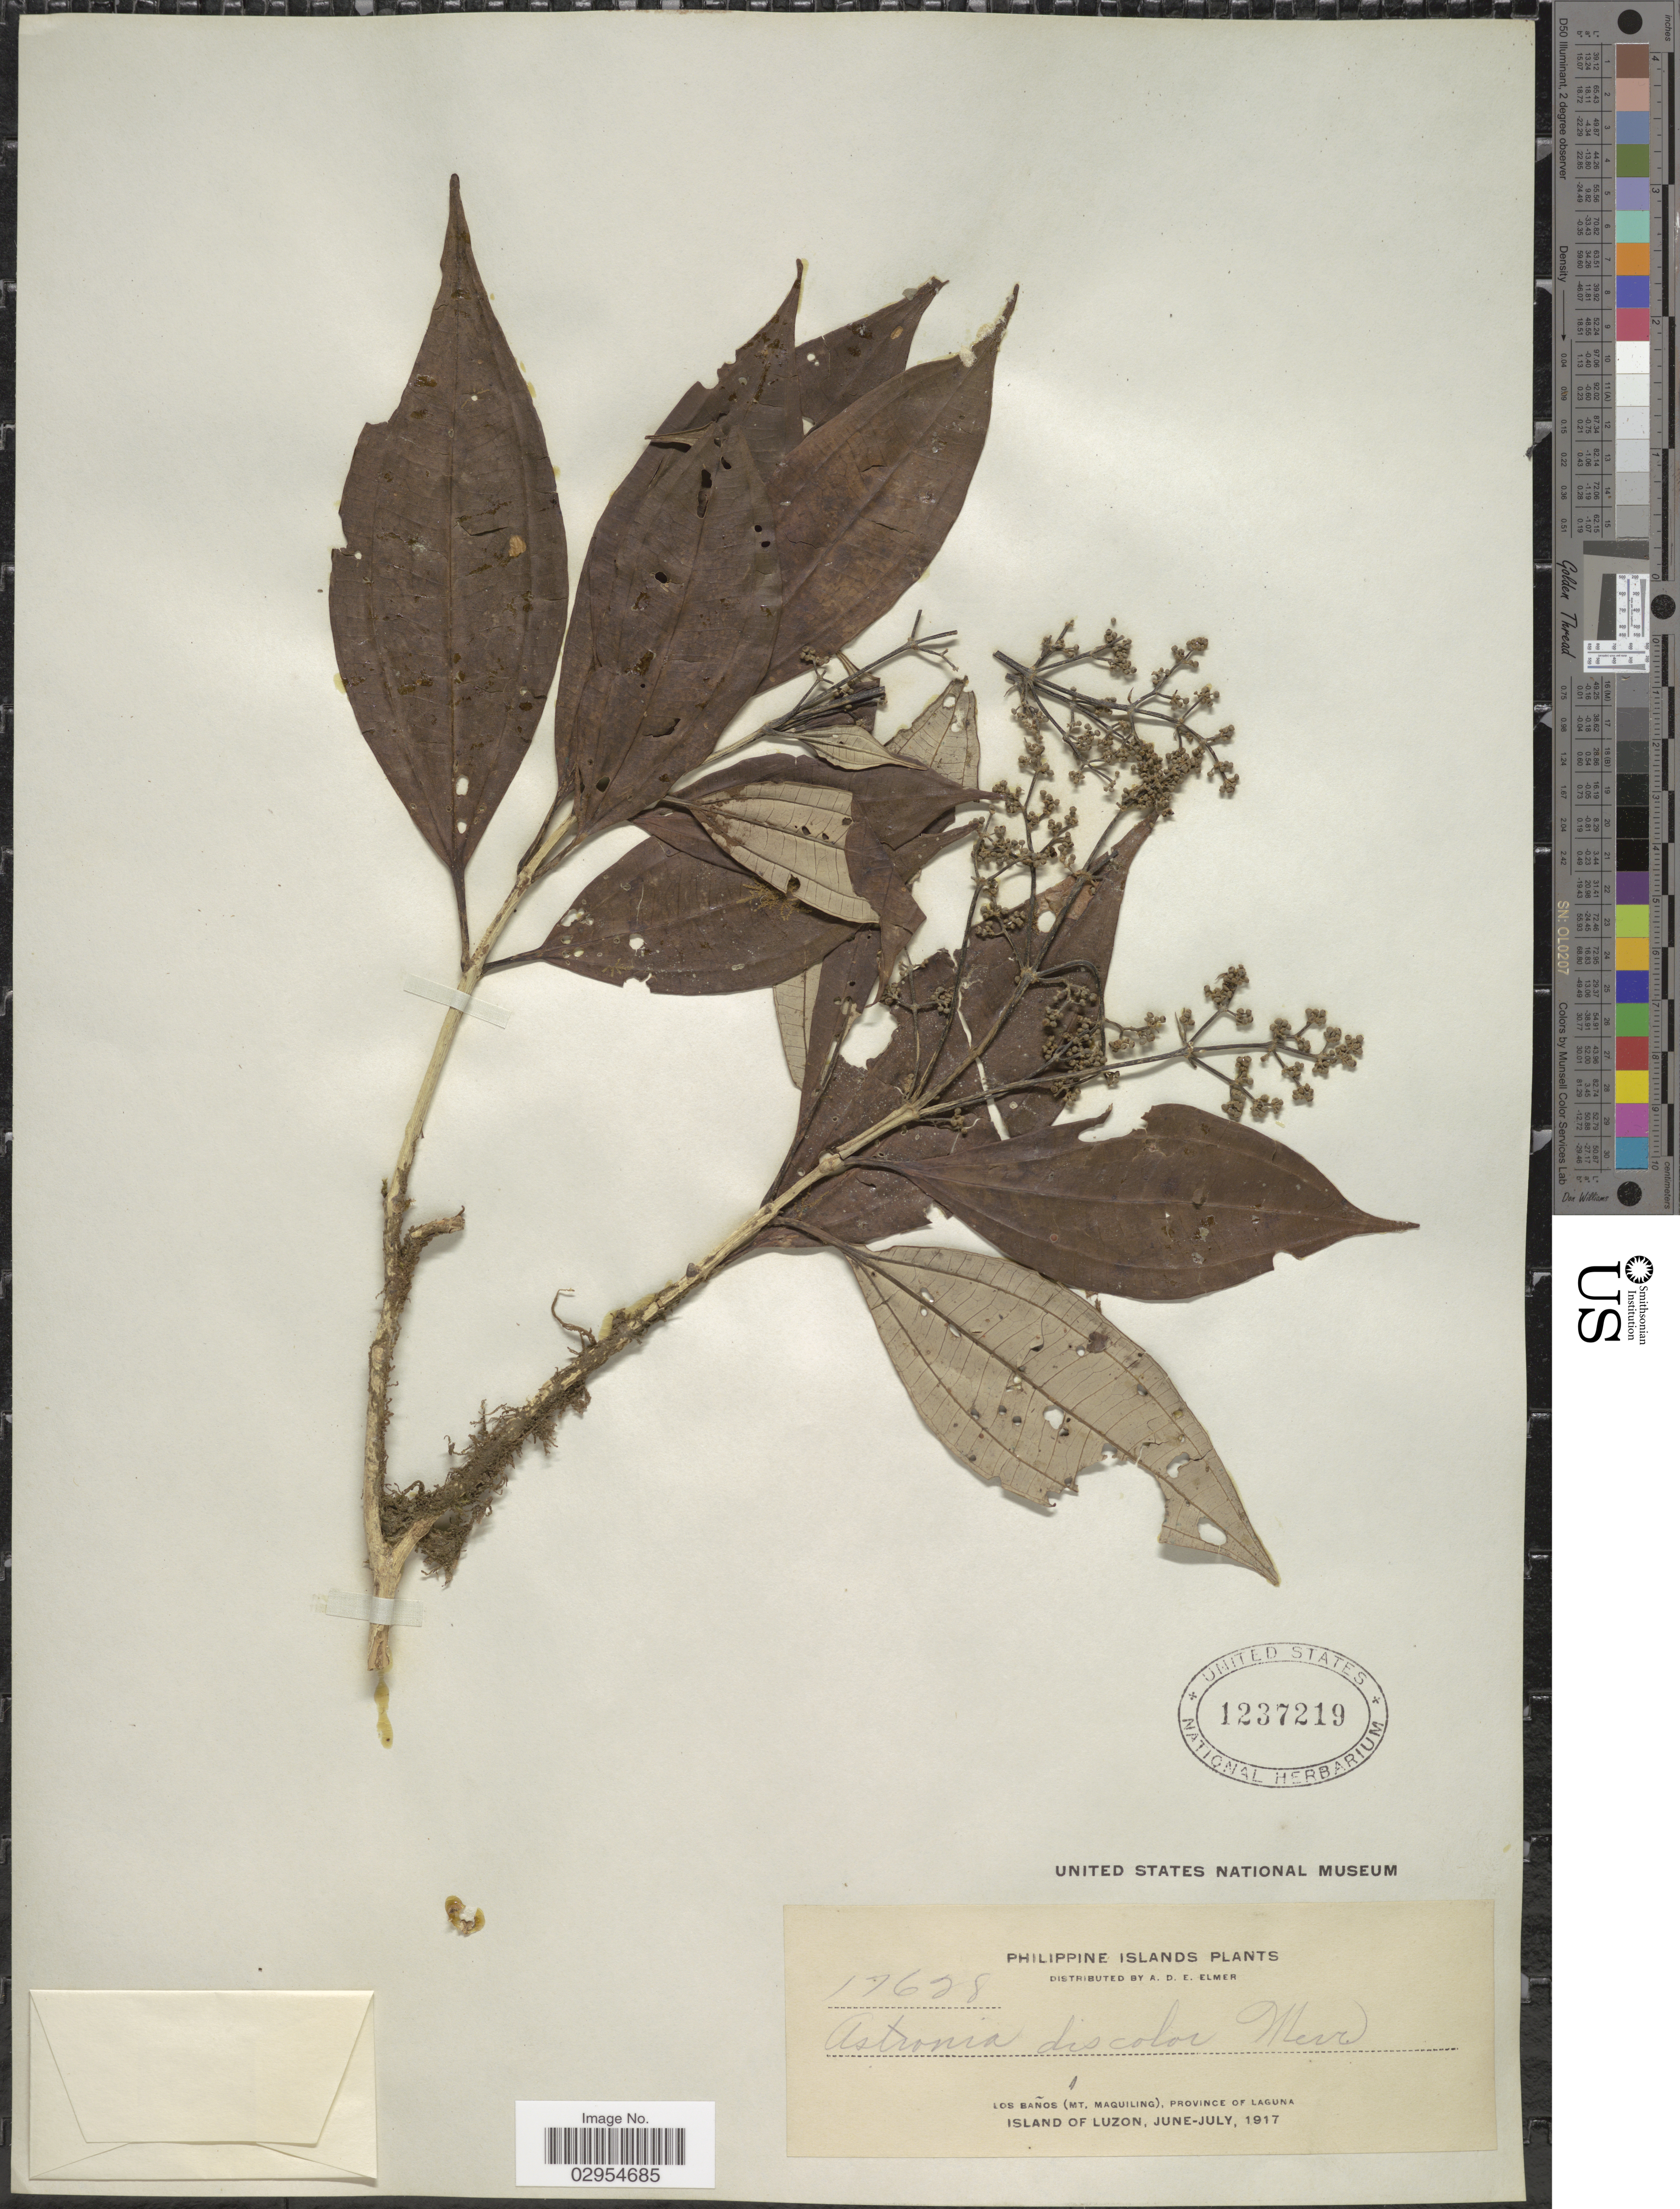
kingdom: Plantae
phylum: Tracheophyta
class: Magnoliopsida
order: Myrtales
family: Melastomataceae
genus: Astronia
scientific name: Astronia discolor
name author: Merr.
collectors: A. D. E. Elmer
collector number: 17628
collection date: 1917-06/1917-07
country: Philippines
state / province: Calabarzon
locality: Los Baños (Mt. Maquiling), Province of Laguna. Island of Luzon.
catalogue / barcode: US 1237219